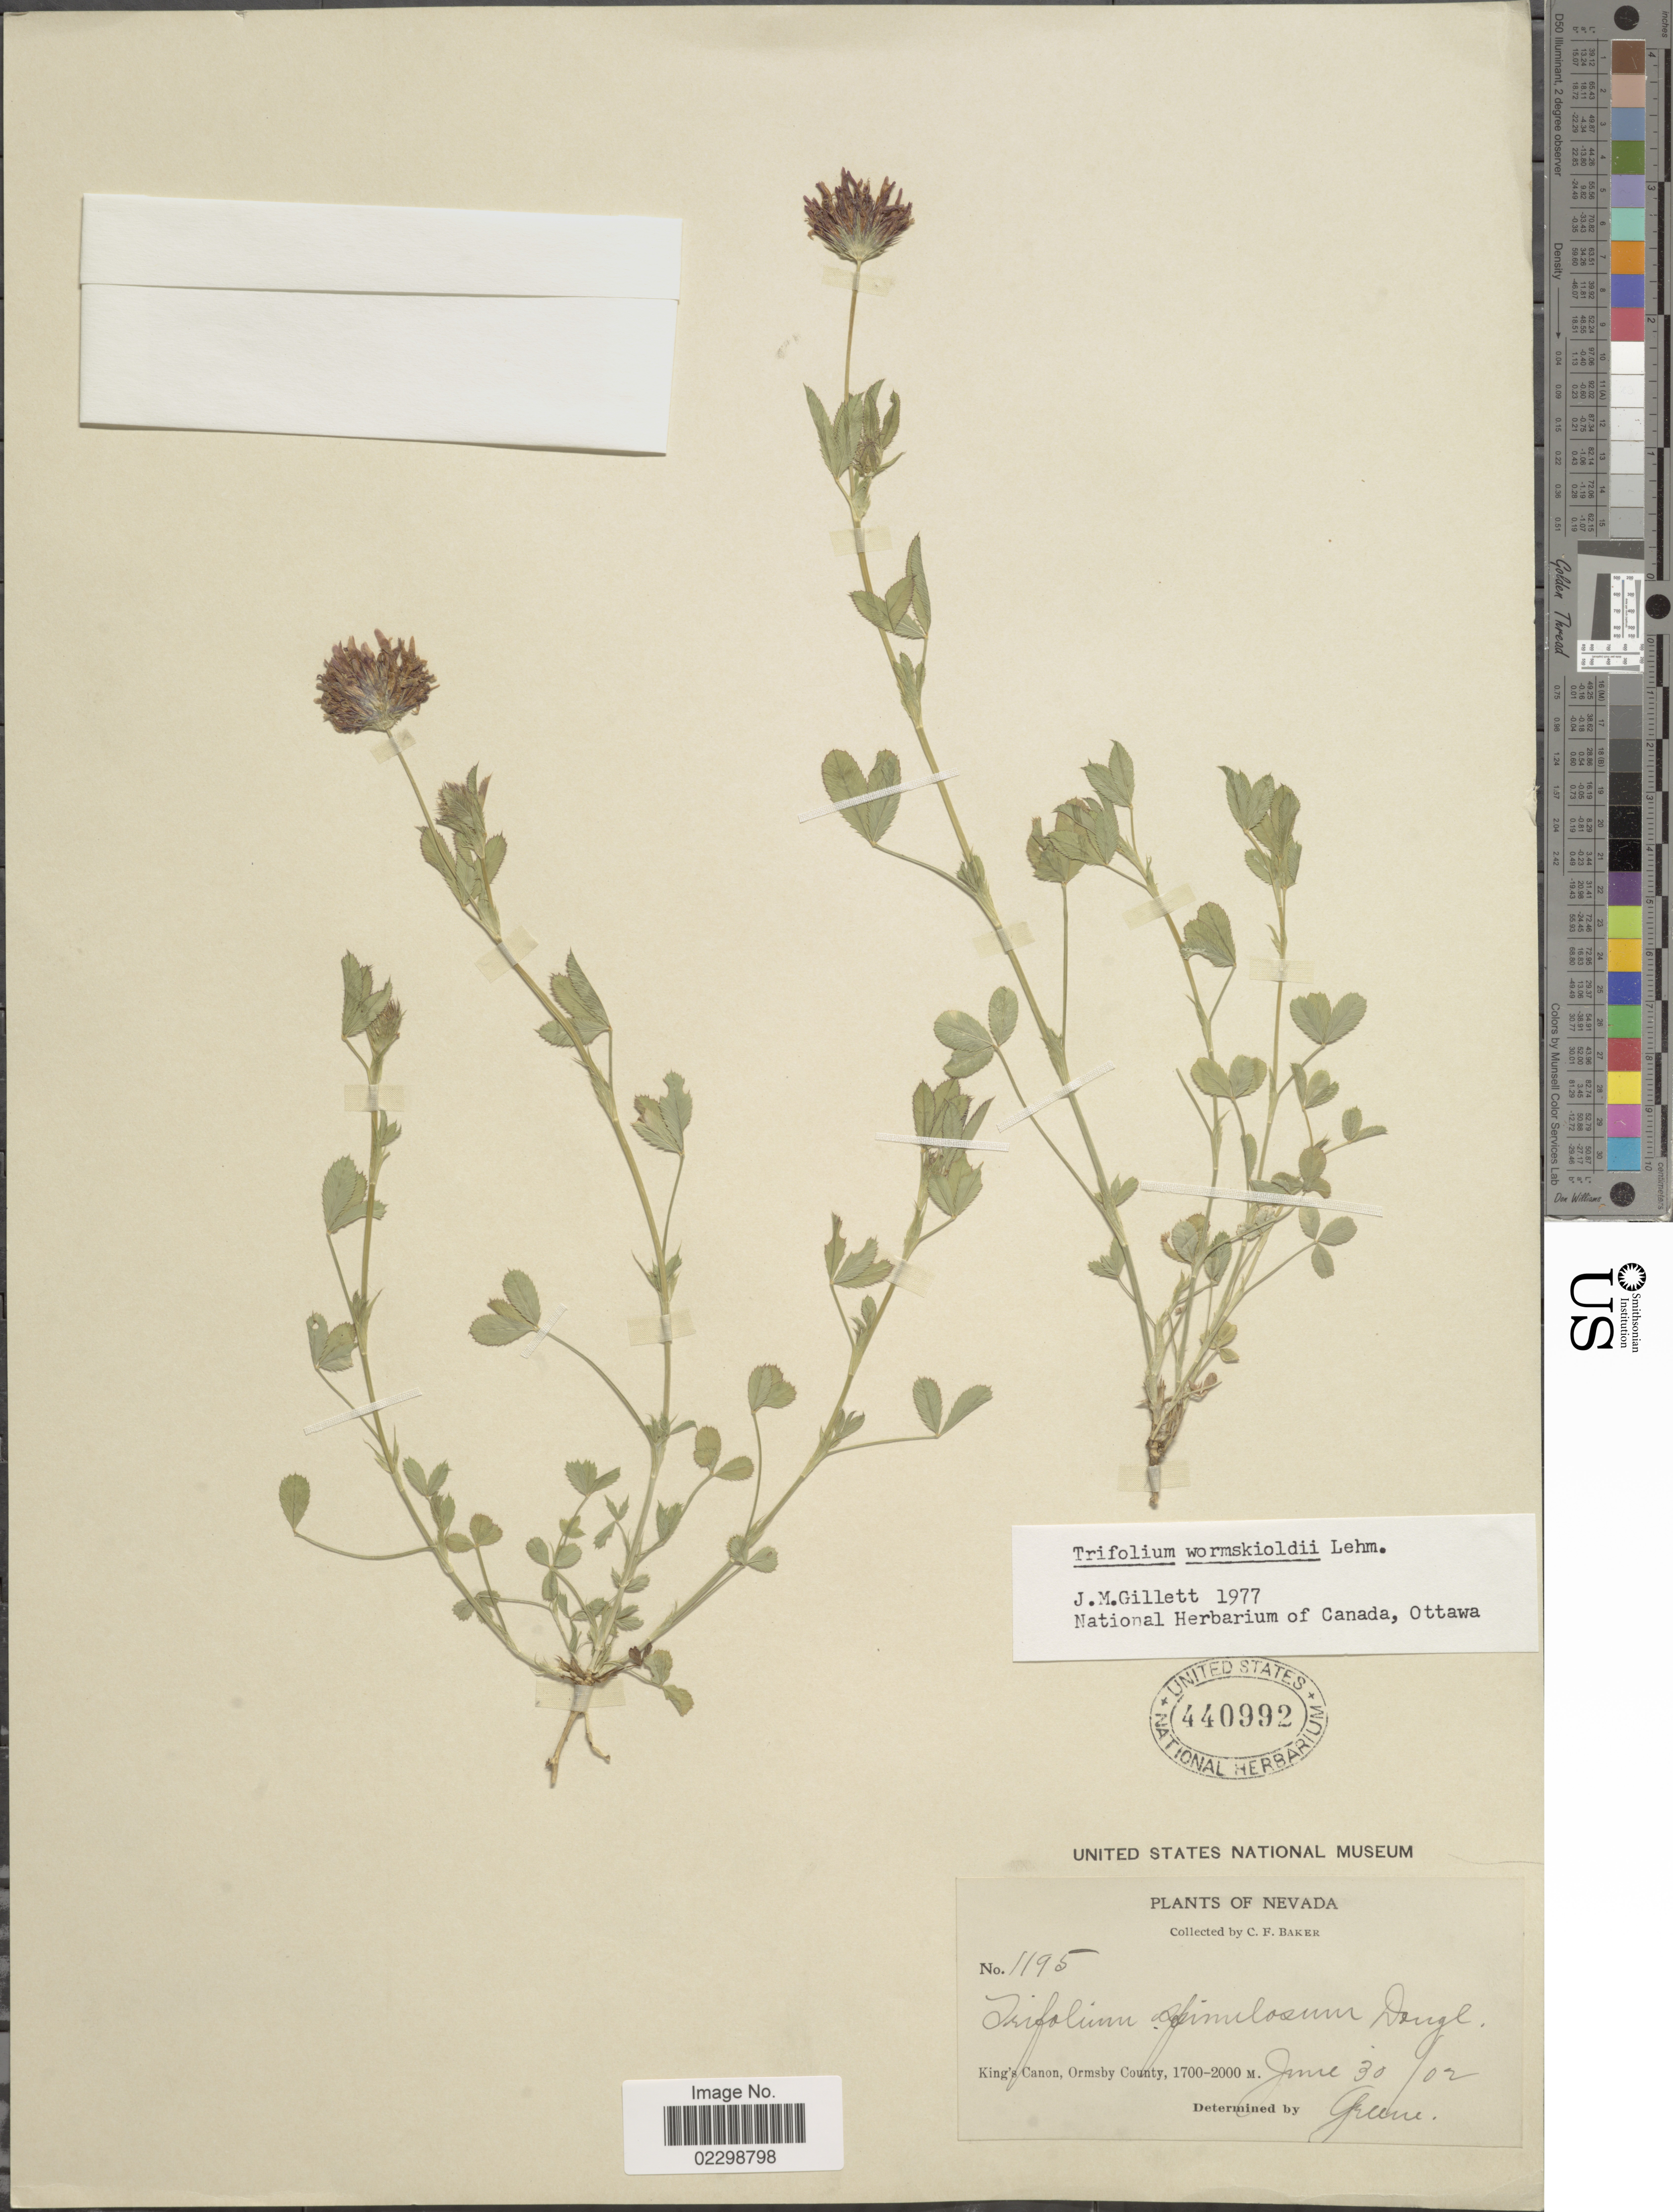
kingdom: Plantae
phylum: Tracheophyta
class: Magnoliopsida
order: Fabales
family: Fabaceae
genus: Trifolium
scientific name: Trifolium wormskioldii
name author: Lehm.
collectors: C. F. Baker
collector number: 1195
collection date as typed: Transcribed d/m/y: 30/6/2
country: United States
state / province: Nevada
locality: King's Canon, Ormsy County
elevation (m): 1700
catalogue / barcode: US 440992